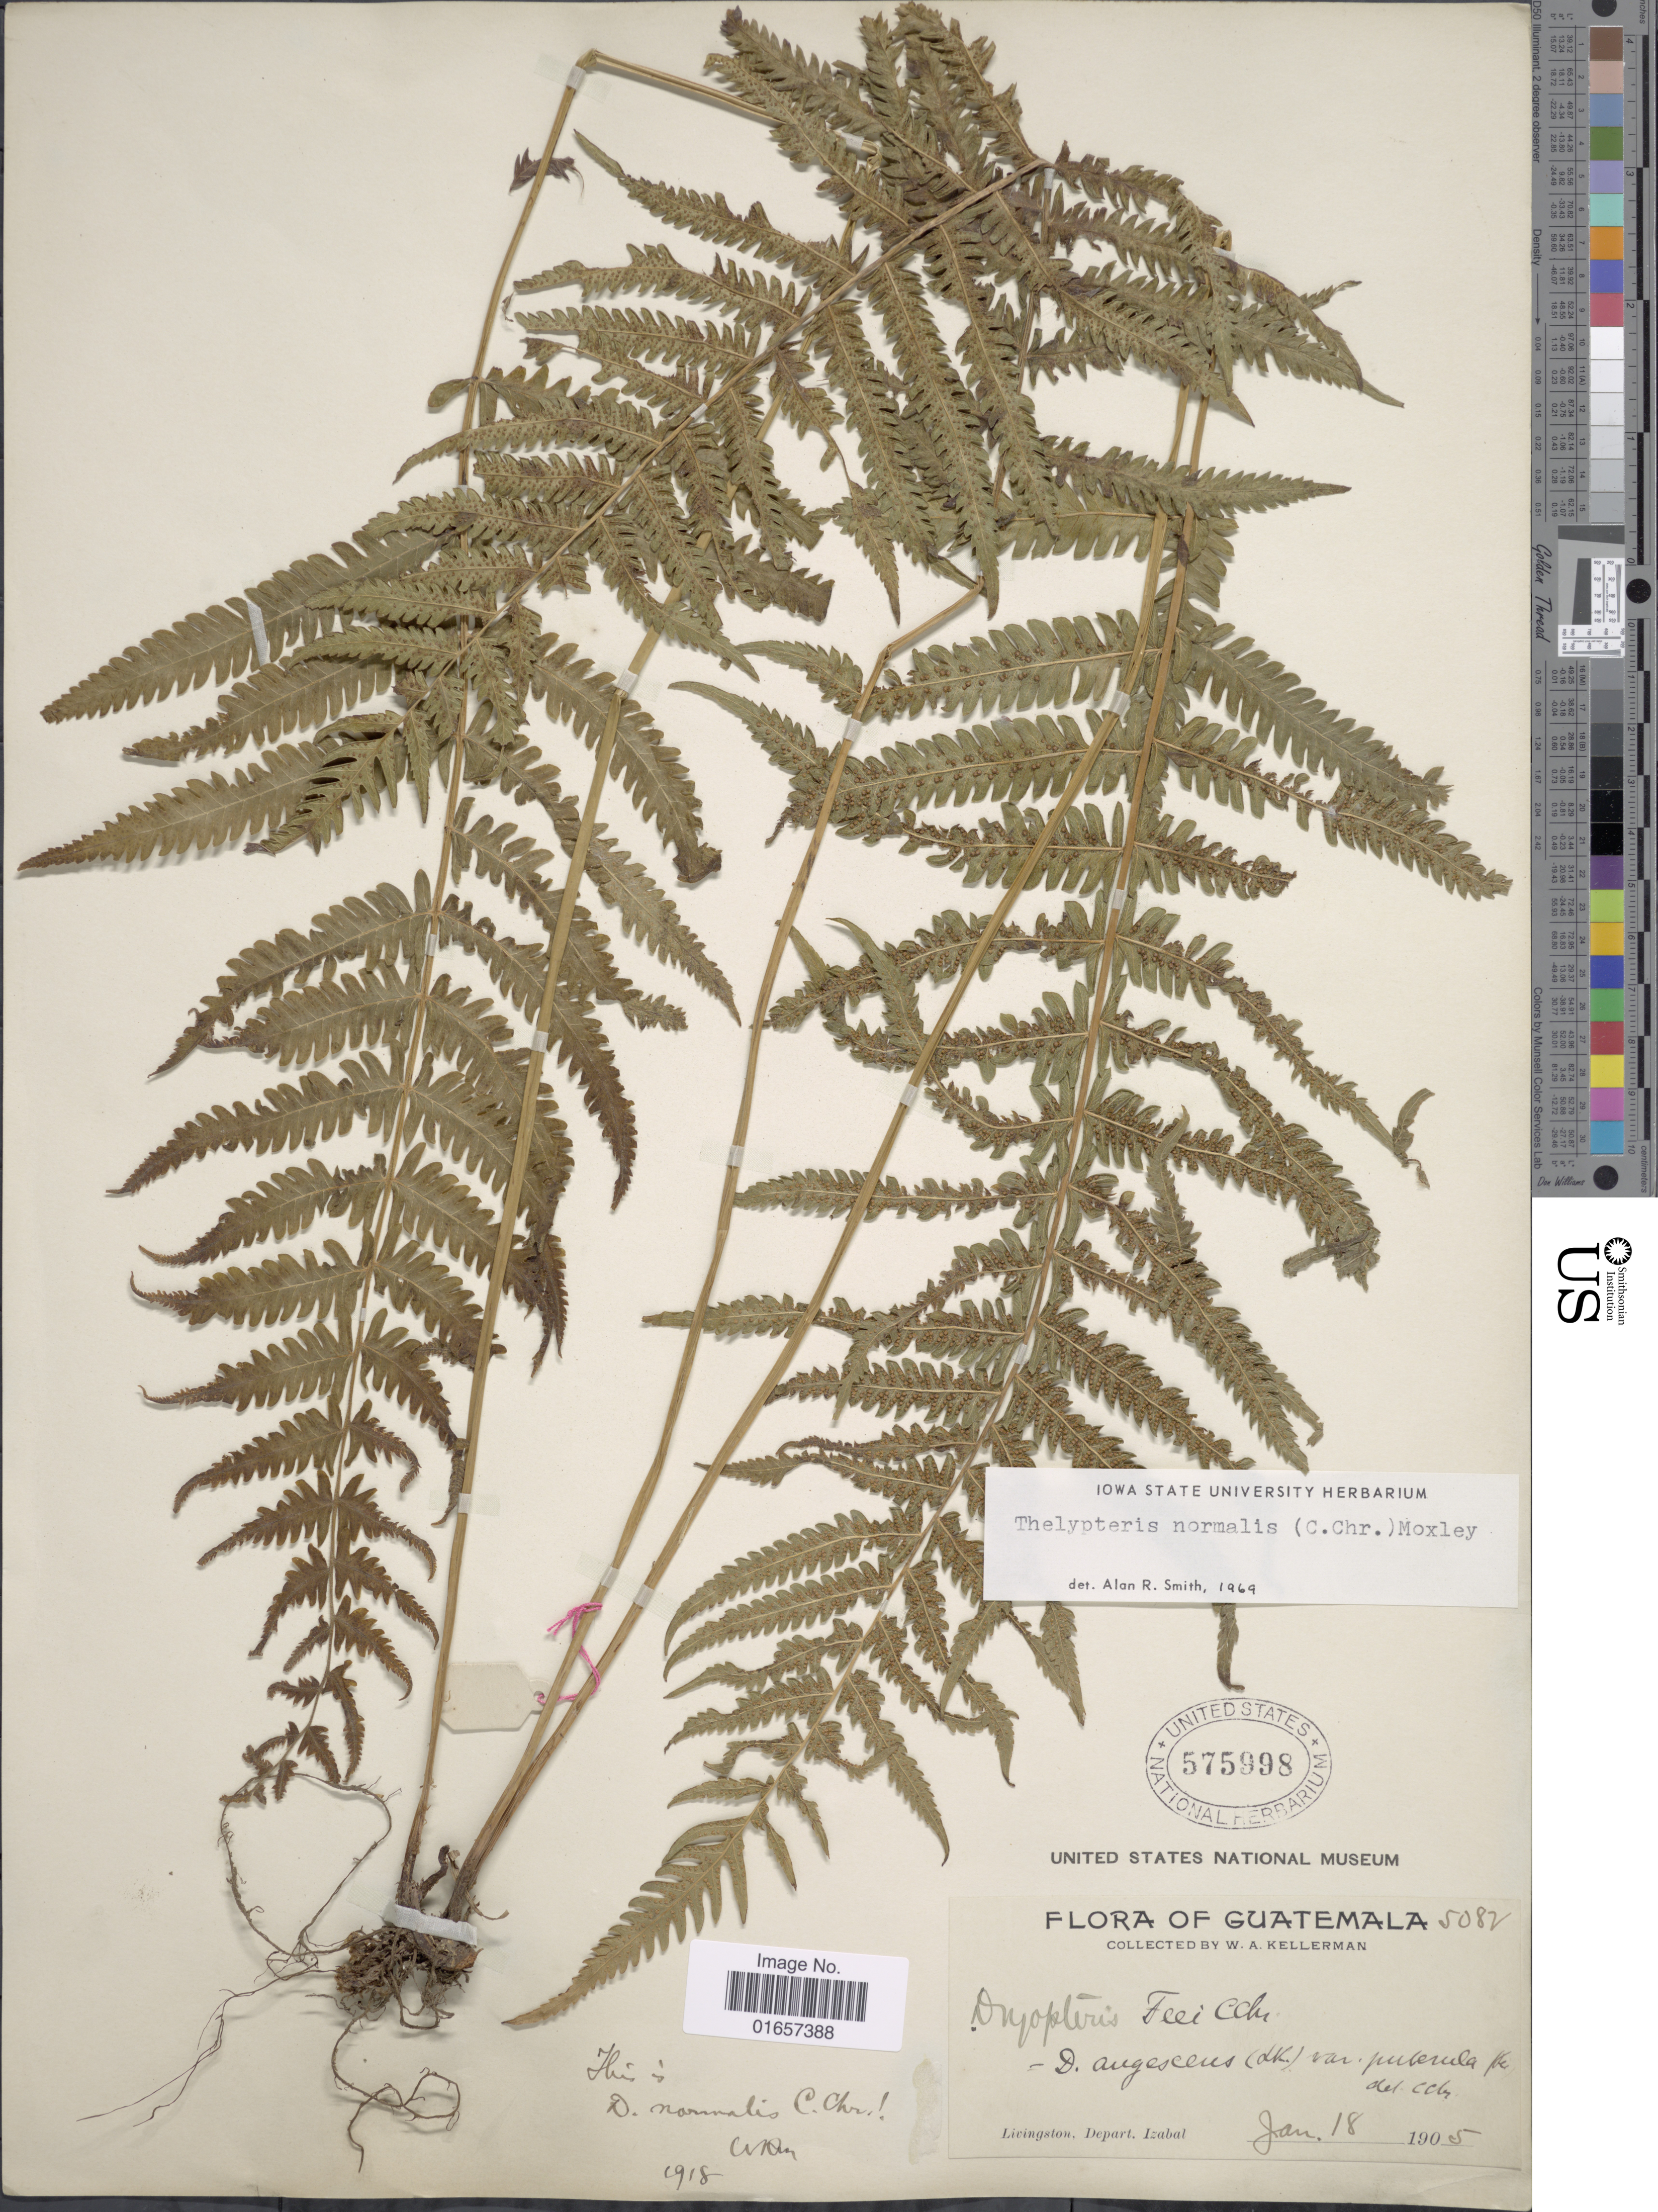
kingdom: Plantae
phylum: Tracheophyta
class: Polypodiopsida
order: Polypodiales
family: Thelypteridaceae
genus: Christella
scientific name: Christella kunthii comb. ined.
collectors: W. Kellerman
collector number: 5082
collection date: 1905-01-18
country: Guatemala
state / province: Izabal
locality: Guatemala, Livingston, Depart. Izabal.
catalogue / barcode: US 575998